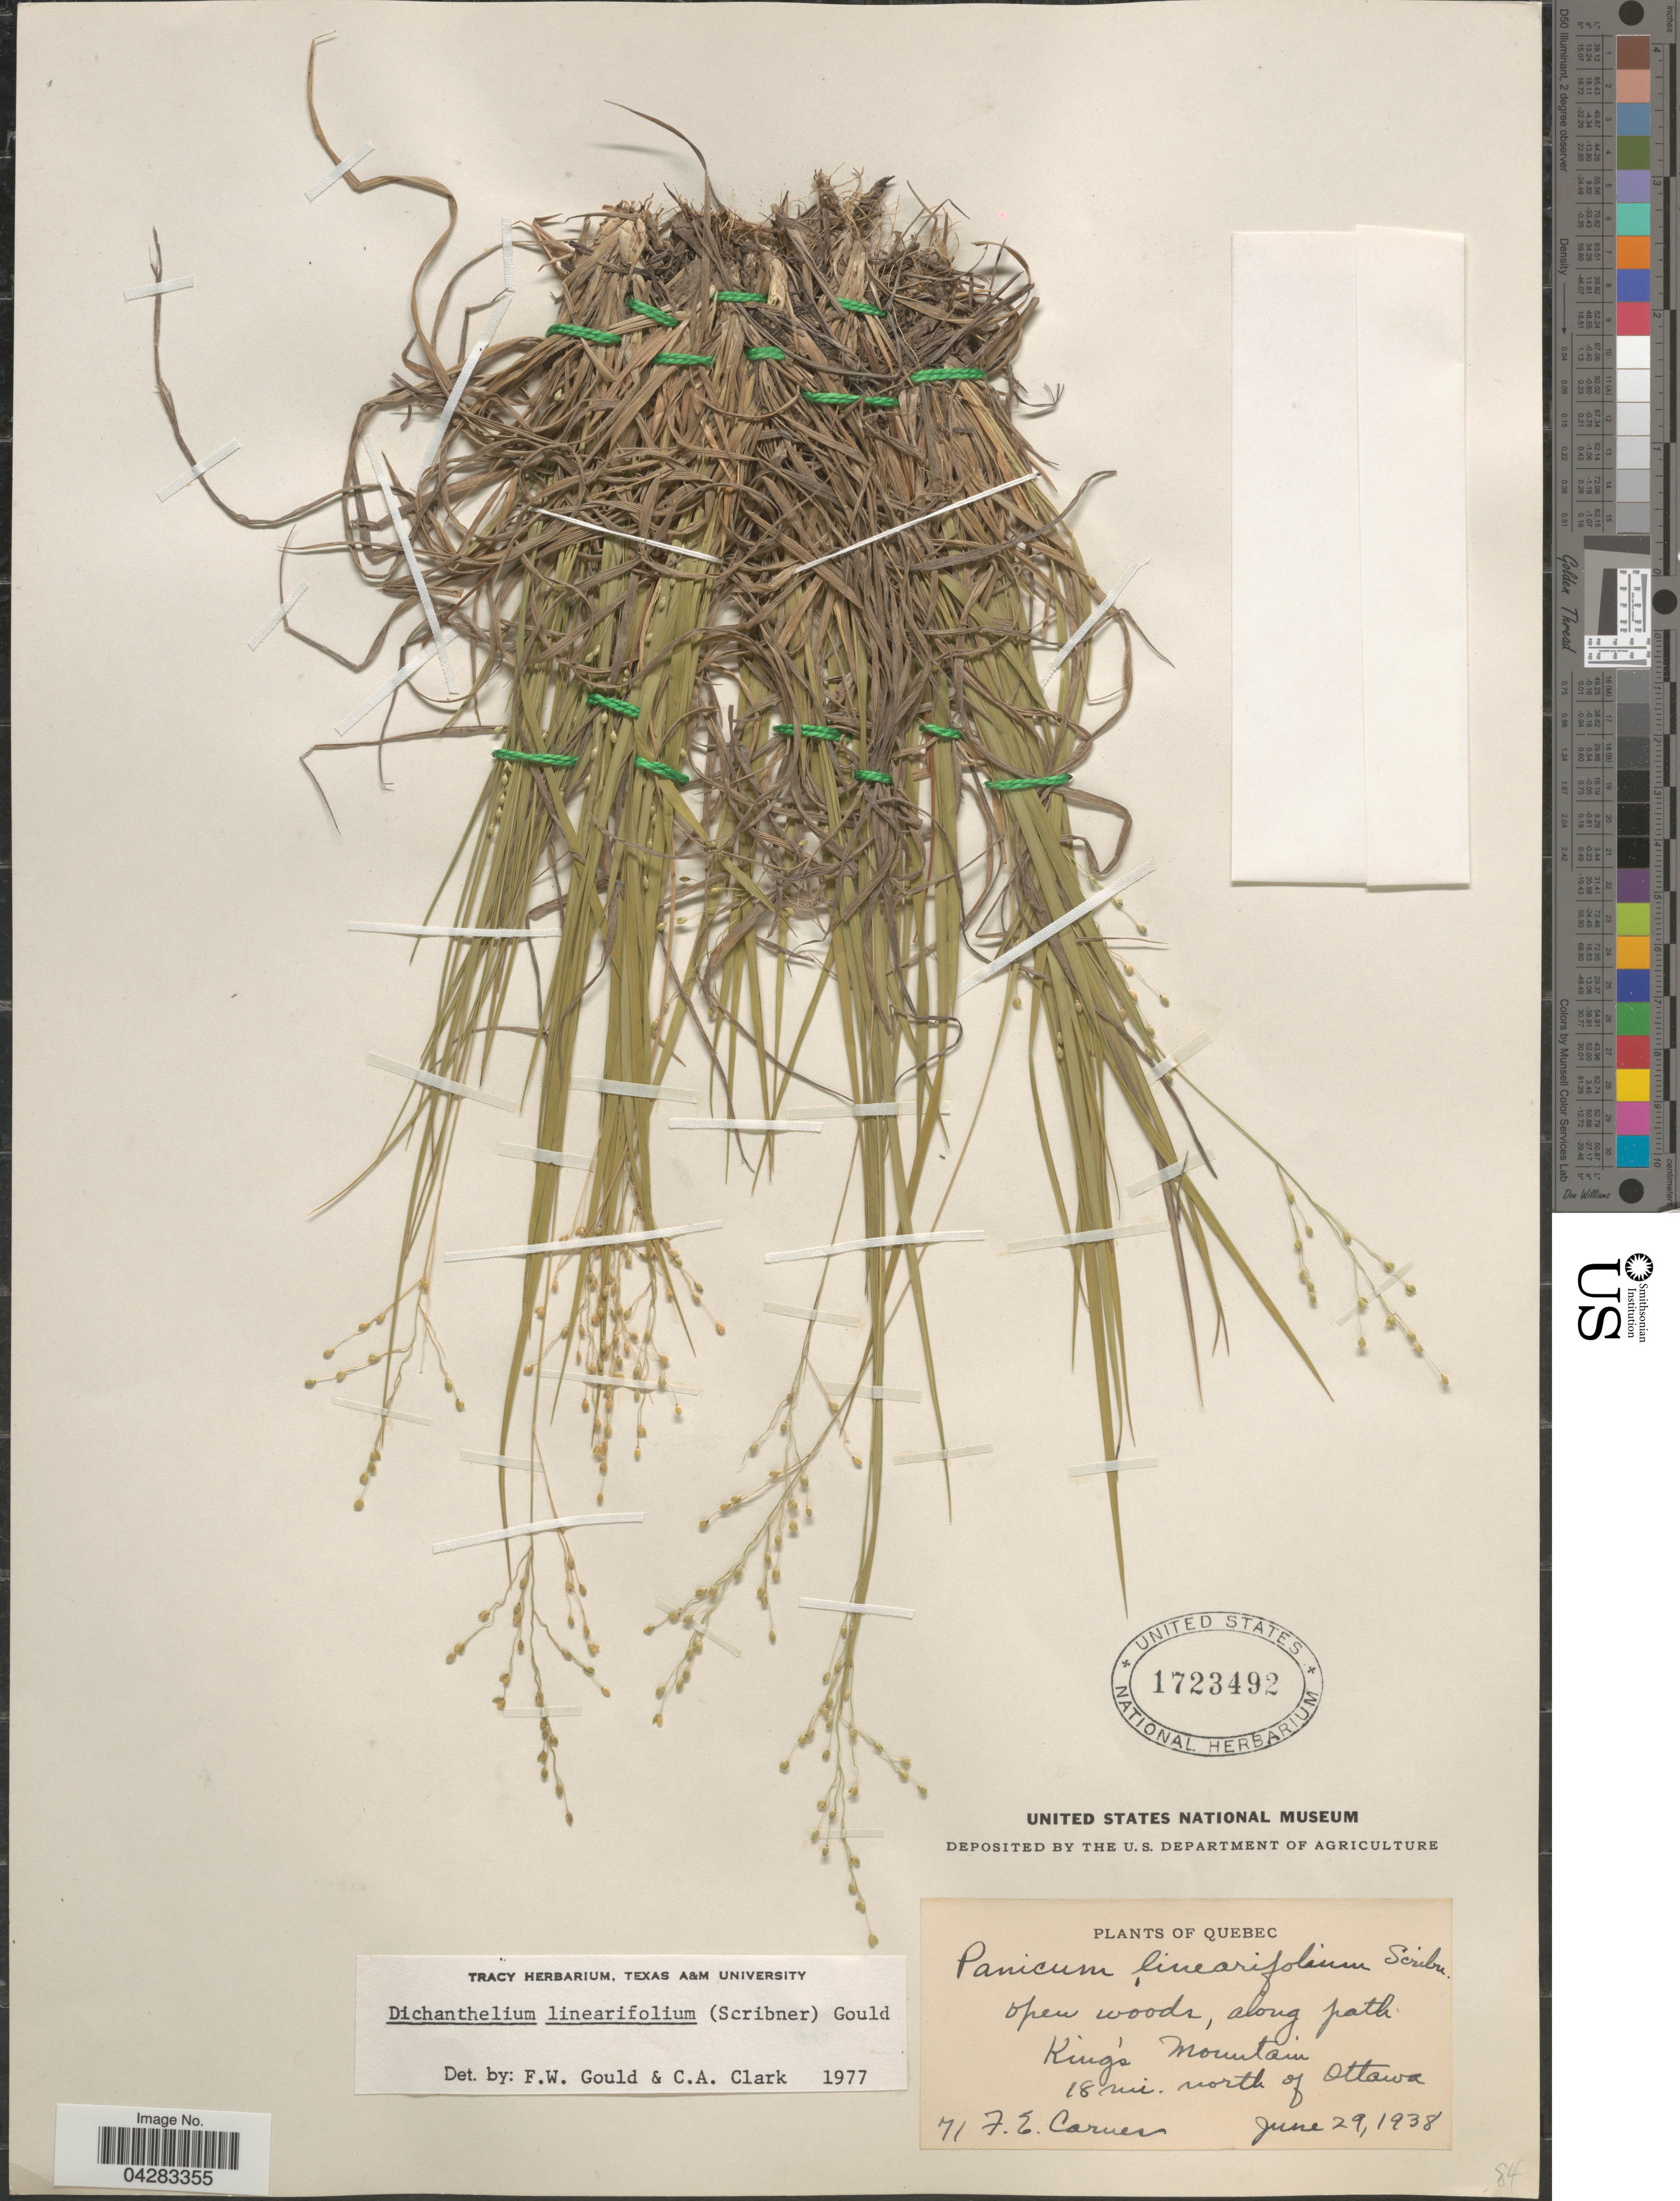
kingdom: Plantae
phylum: Tracheophyta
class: Liliopsida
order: Poales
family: Poaceae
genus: Dichanthelium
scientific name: Dichanthelium linearifolium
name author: (Scribn.) Gould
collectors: F. Carnes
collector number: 71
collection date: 1938-06-29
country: Canada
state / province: Quebec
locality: Open woods, along path. King's Mountain 18 mi. north of Ottawa.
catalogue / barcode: US 1723492